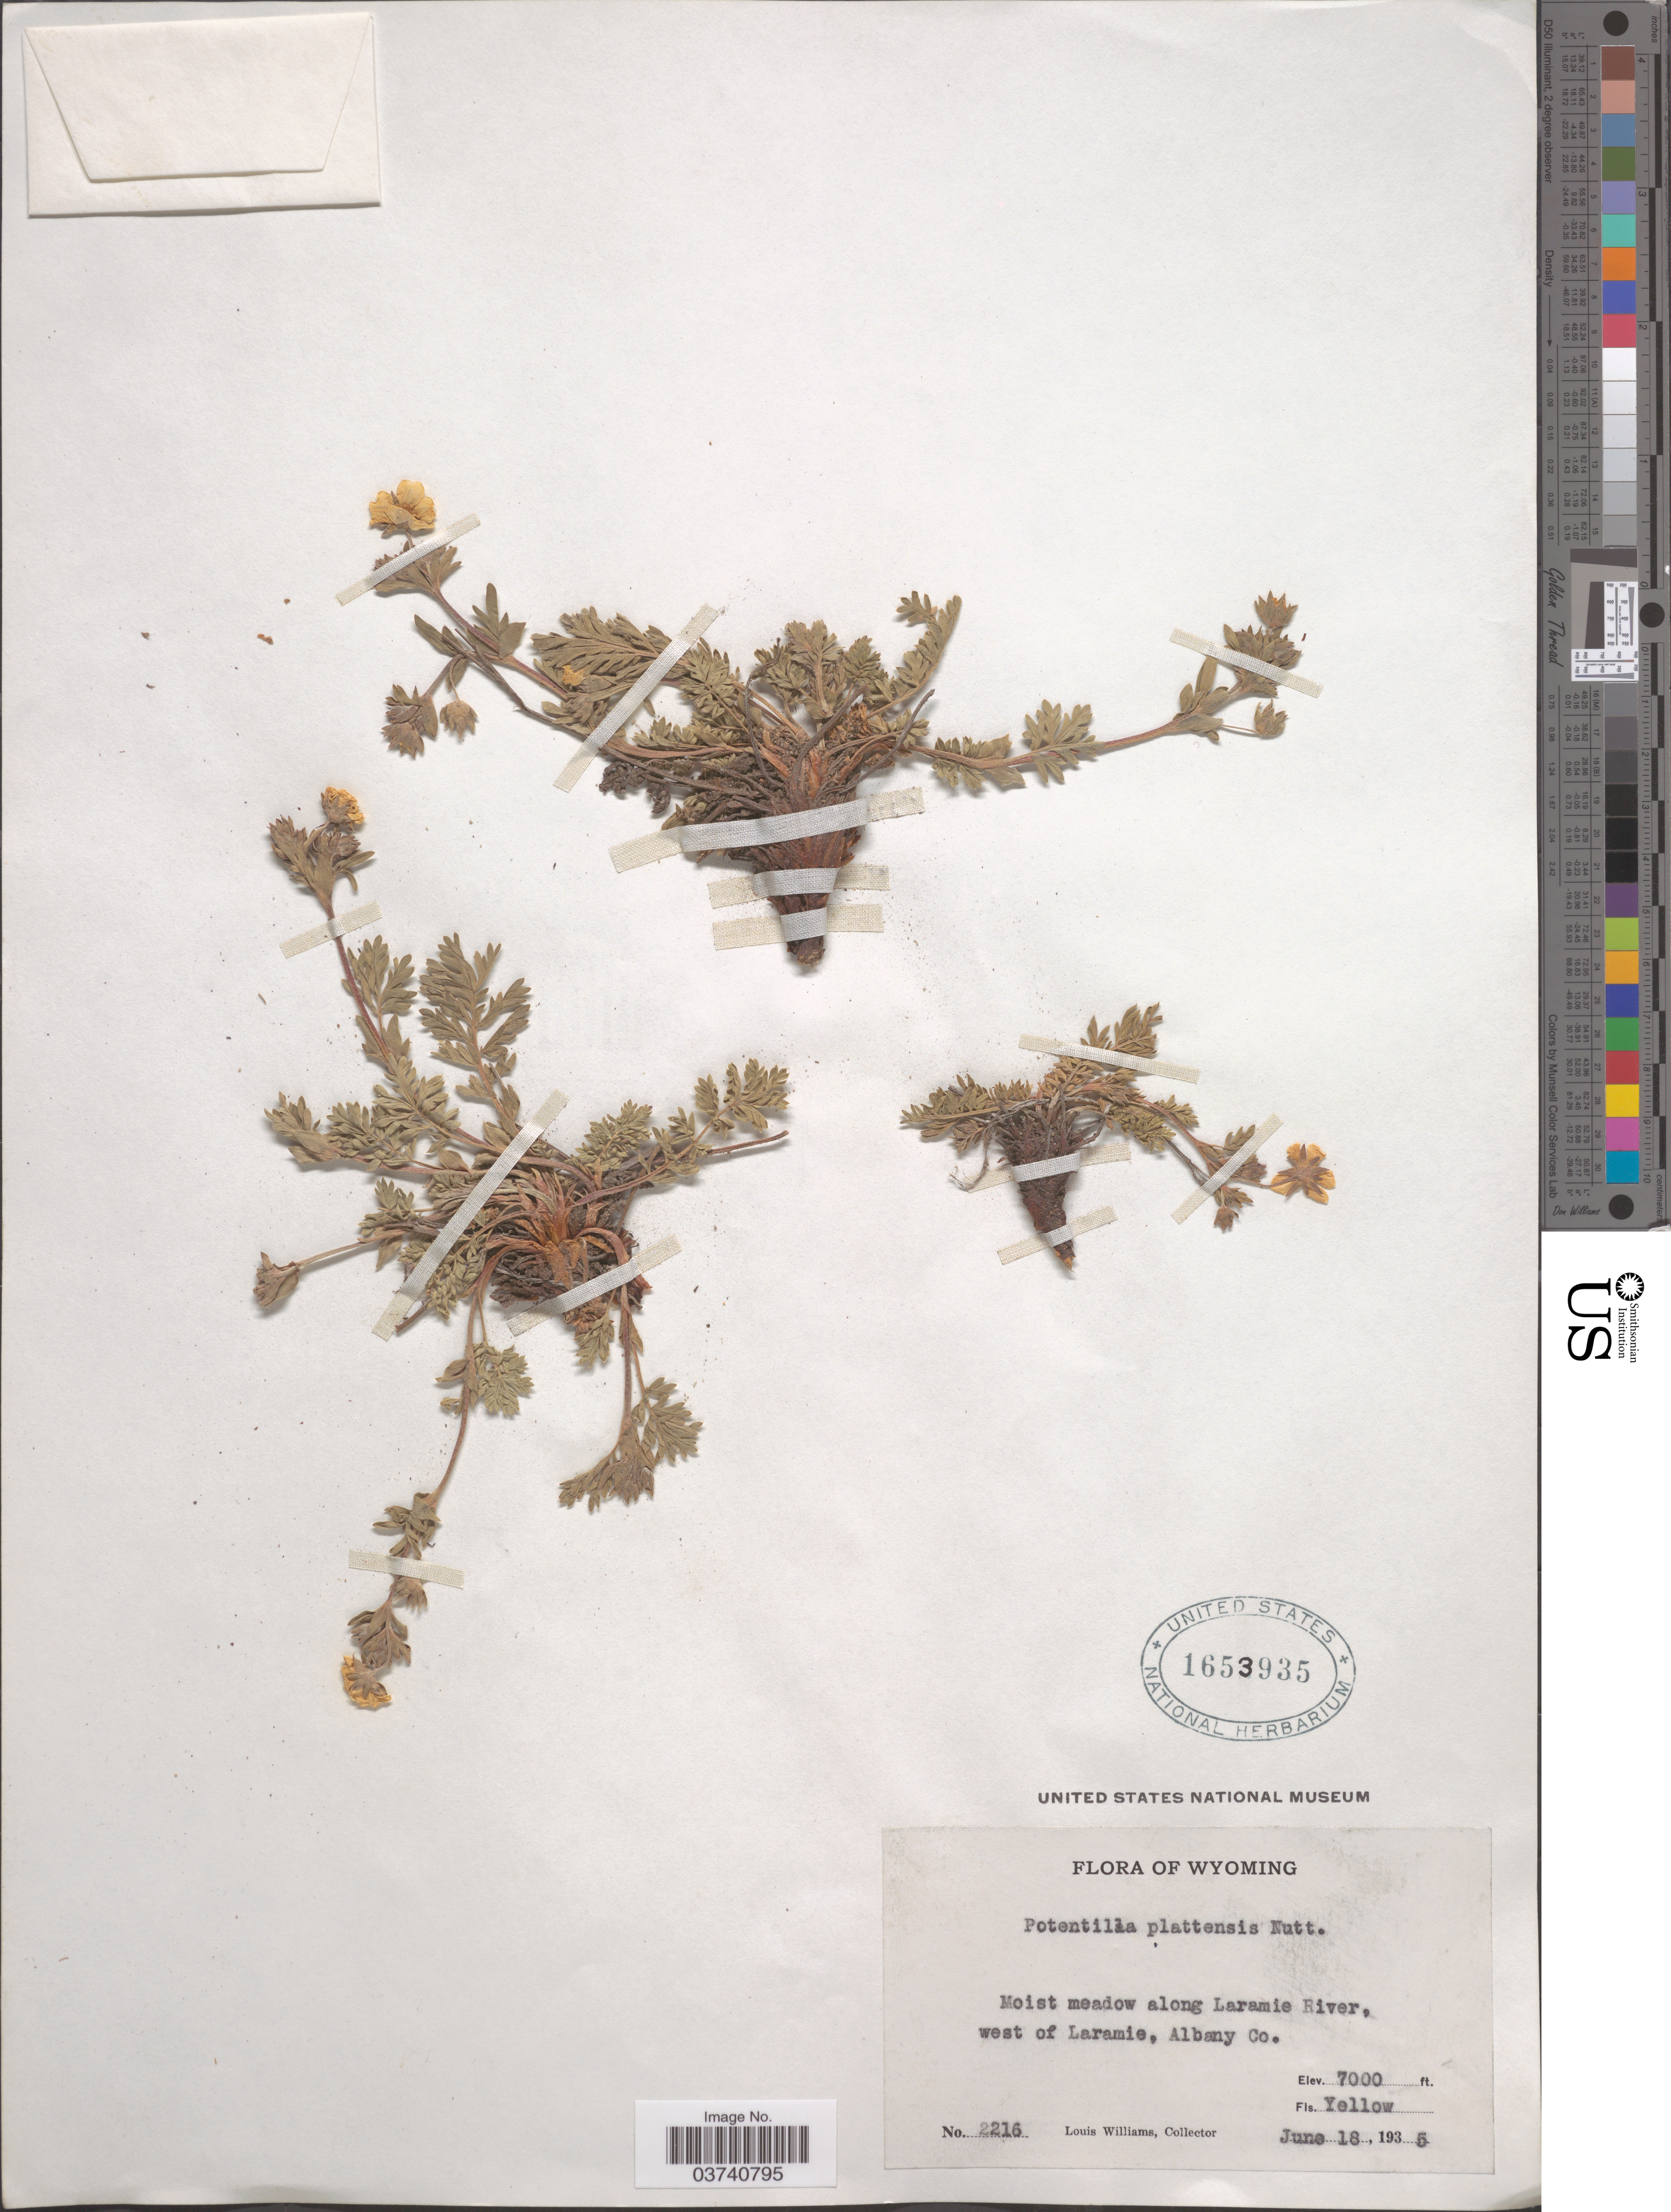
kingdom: Plantae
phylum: Tracheophyta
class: Magnoliopsida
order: Rosales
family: Rosaceae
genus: Potentilla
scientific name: Potentilla plattensis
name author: Nutt.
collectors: L. G. Williams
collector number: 2216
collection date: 1935-06-18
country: United States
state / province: Wyoming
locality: Moist meadow along Laramie River, west of Laramie, Albany Co.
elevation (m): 2134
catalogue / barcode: US 1653935